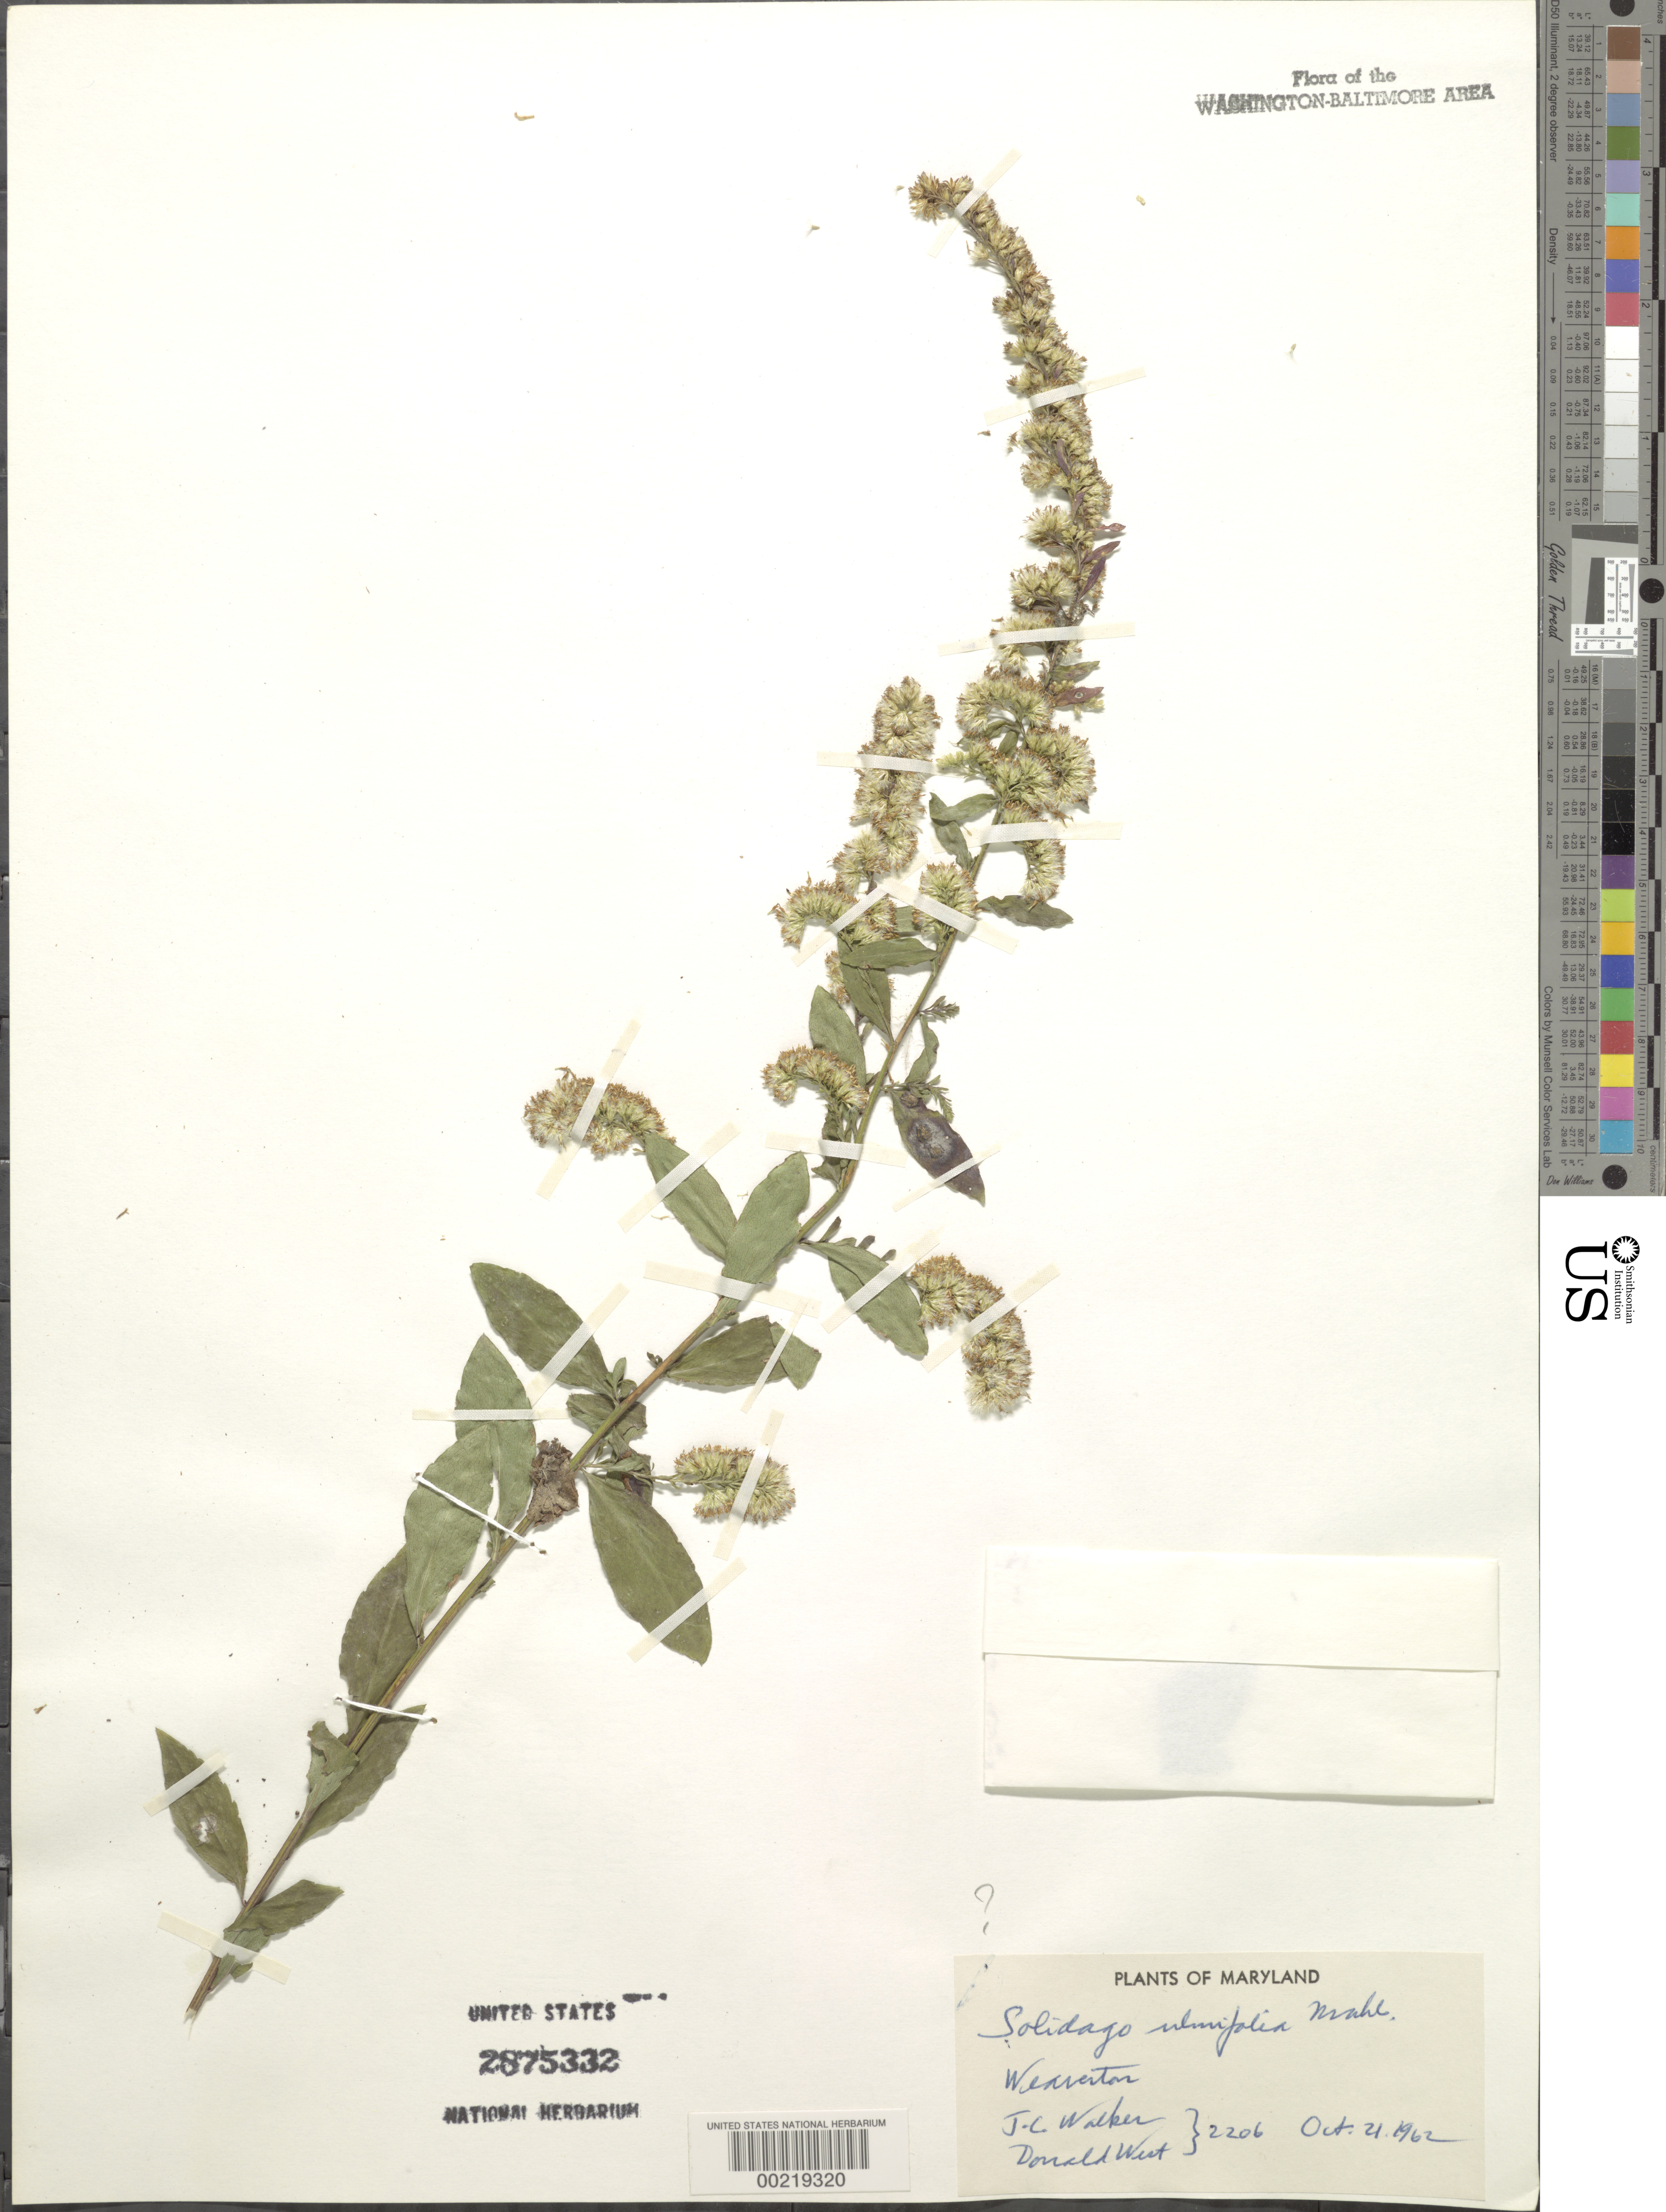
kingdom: Plantae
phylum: Tracheophyta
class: Magnoliopsida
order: Asterales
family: Asteraceae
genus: Solidago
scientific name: Solidago ulmifolia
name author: Muhl. ex Willd.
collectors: J. Walker & D. West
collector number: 2206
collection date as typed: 21 Oct 1962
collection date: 1962-10-21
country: United States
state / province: Maryland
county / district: Baltimore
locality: Weaverton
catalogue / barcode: US 2875332